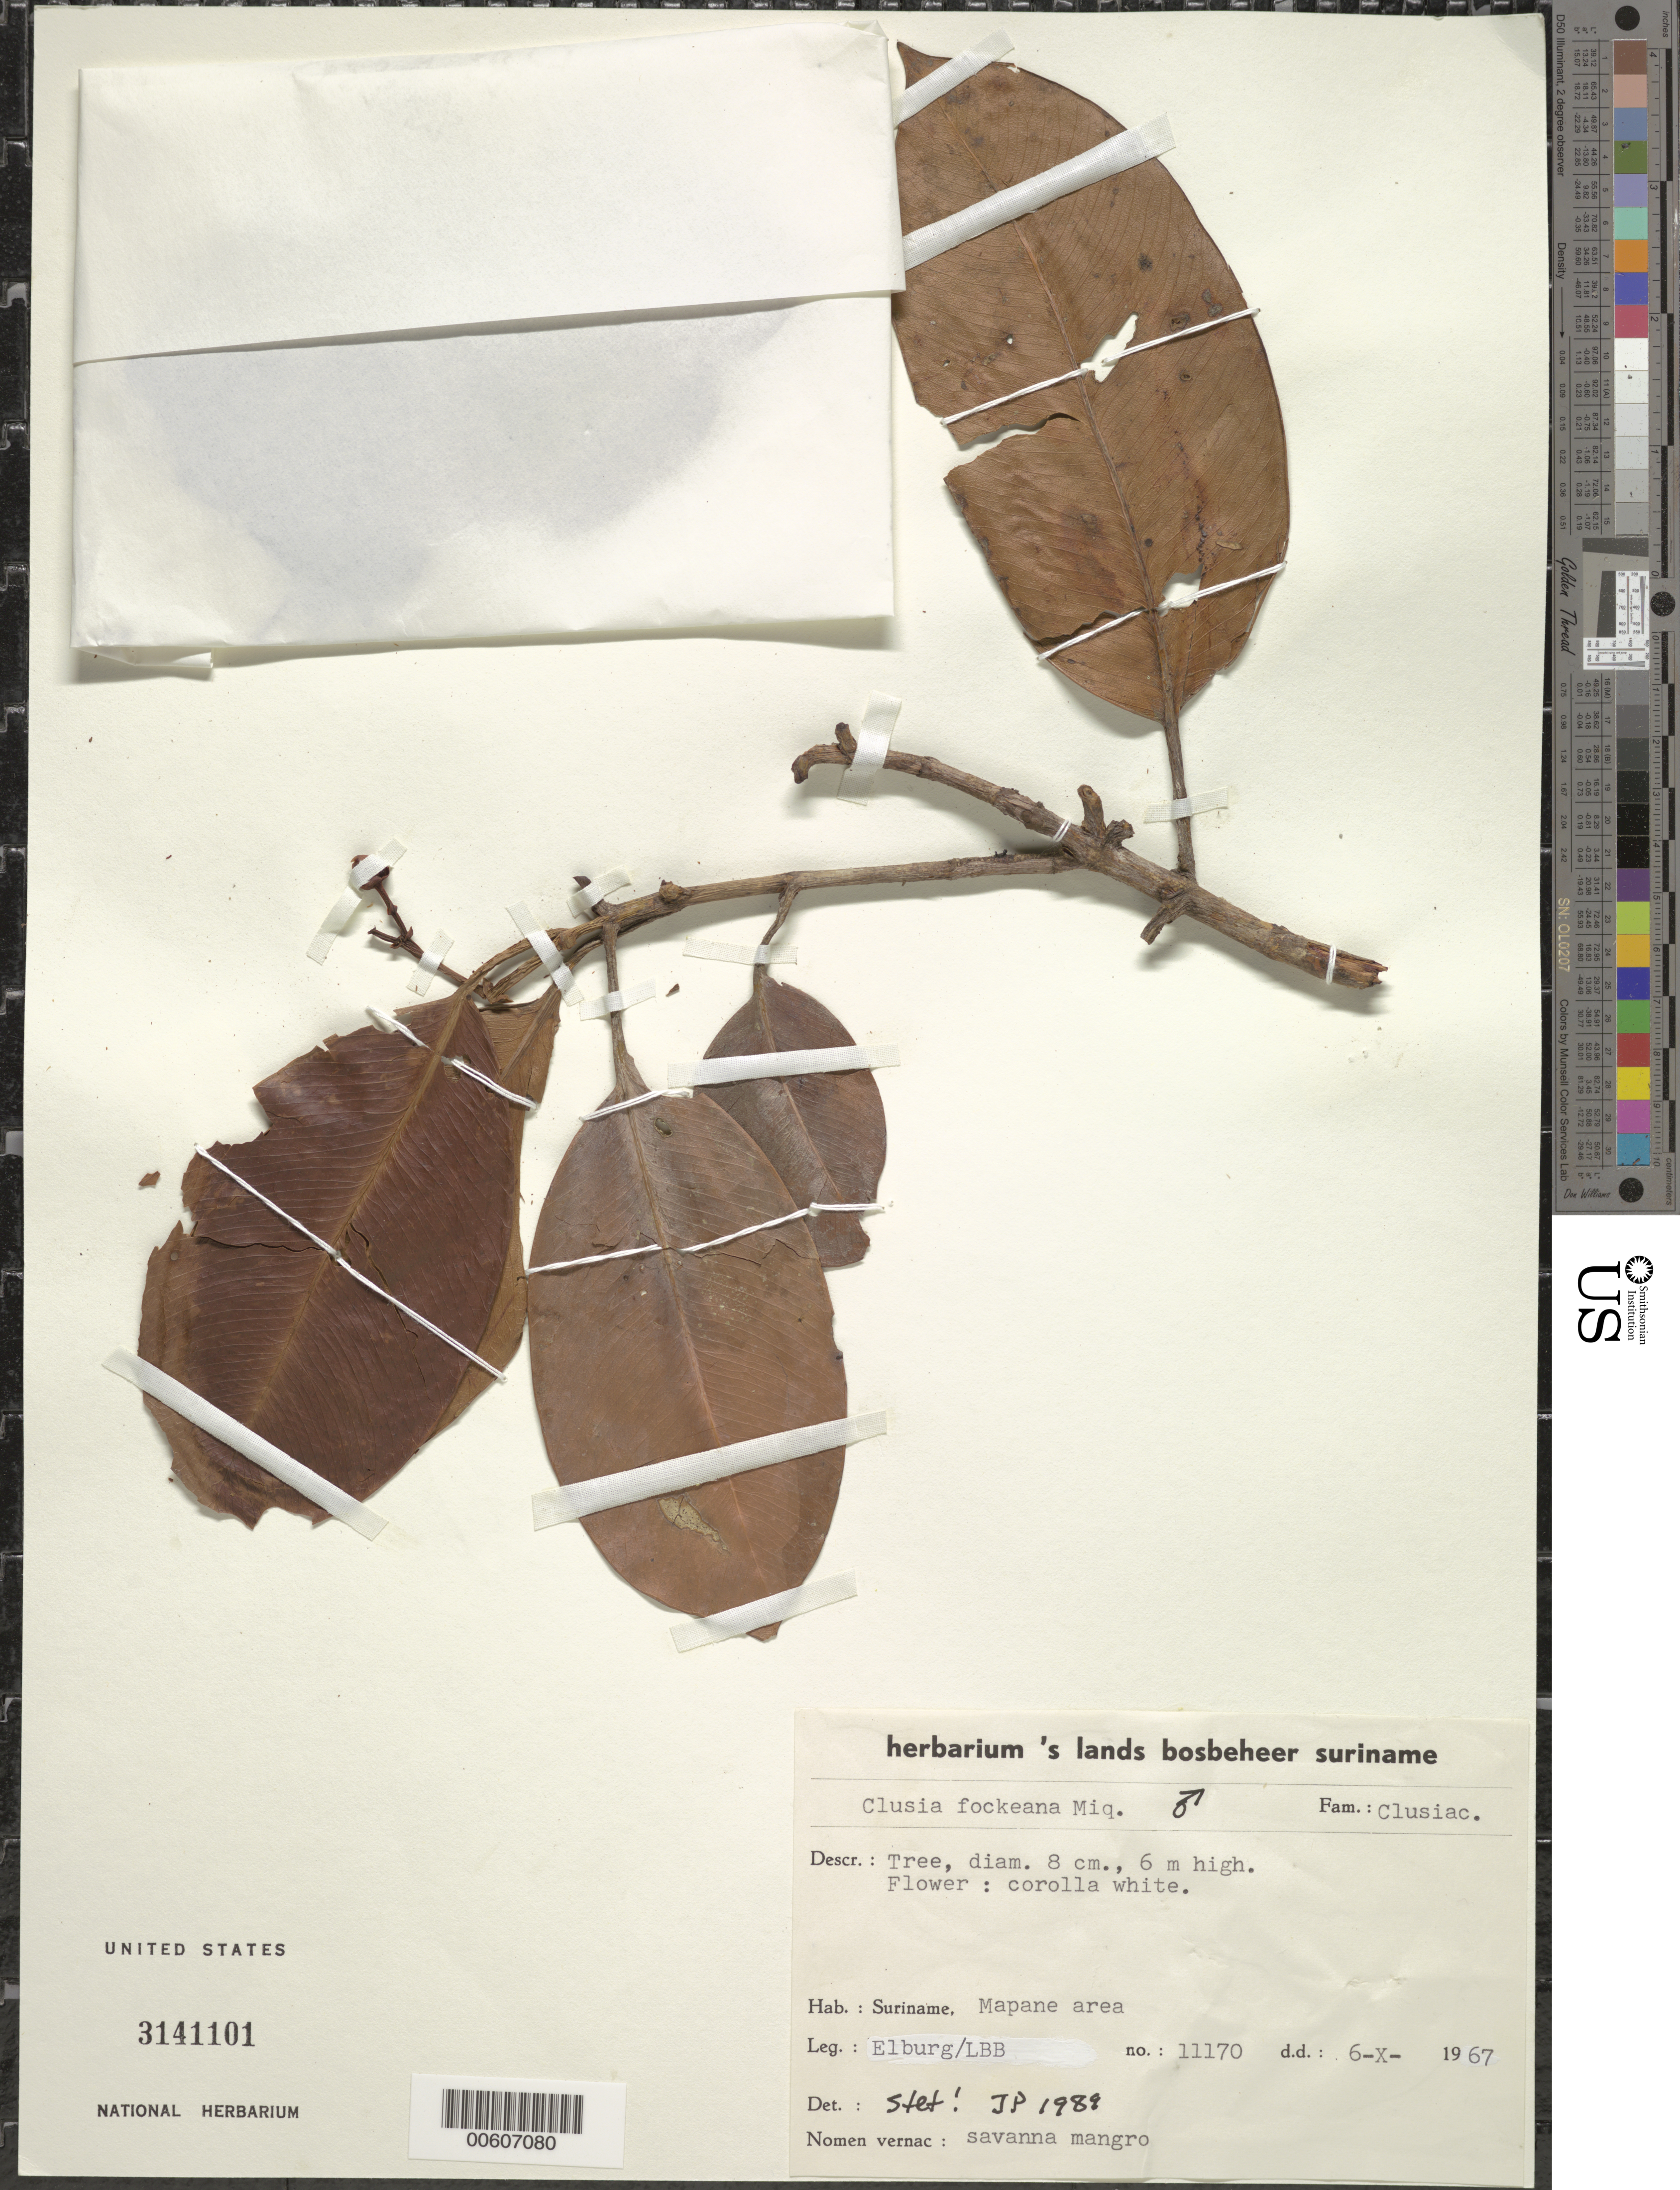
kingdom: Plantae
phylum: Tracheophyta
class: Magnoliopsida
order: Malpighiales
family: Clusiaceae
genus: Clusia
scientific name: Clusia fockeana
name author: Miq.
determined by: Pipoly, J. J., III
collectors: J. Elburg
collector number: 11170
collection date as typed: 6-Oct-67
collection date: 1967-10-06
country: Suriname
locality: Jodensavanne-Mapane kreek area, Kamp 8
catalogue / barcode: US 3141101